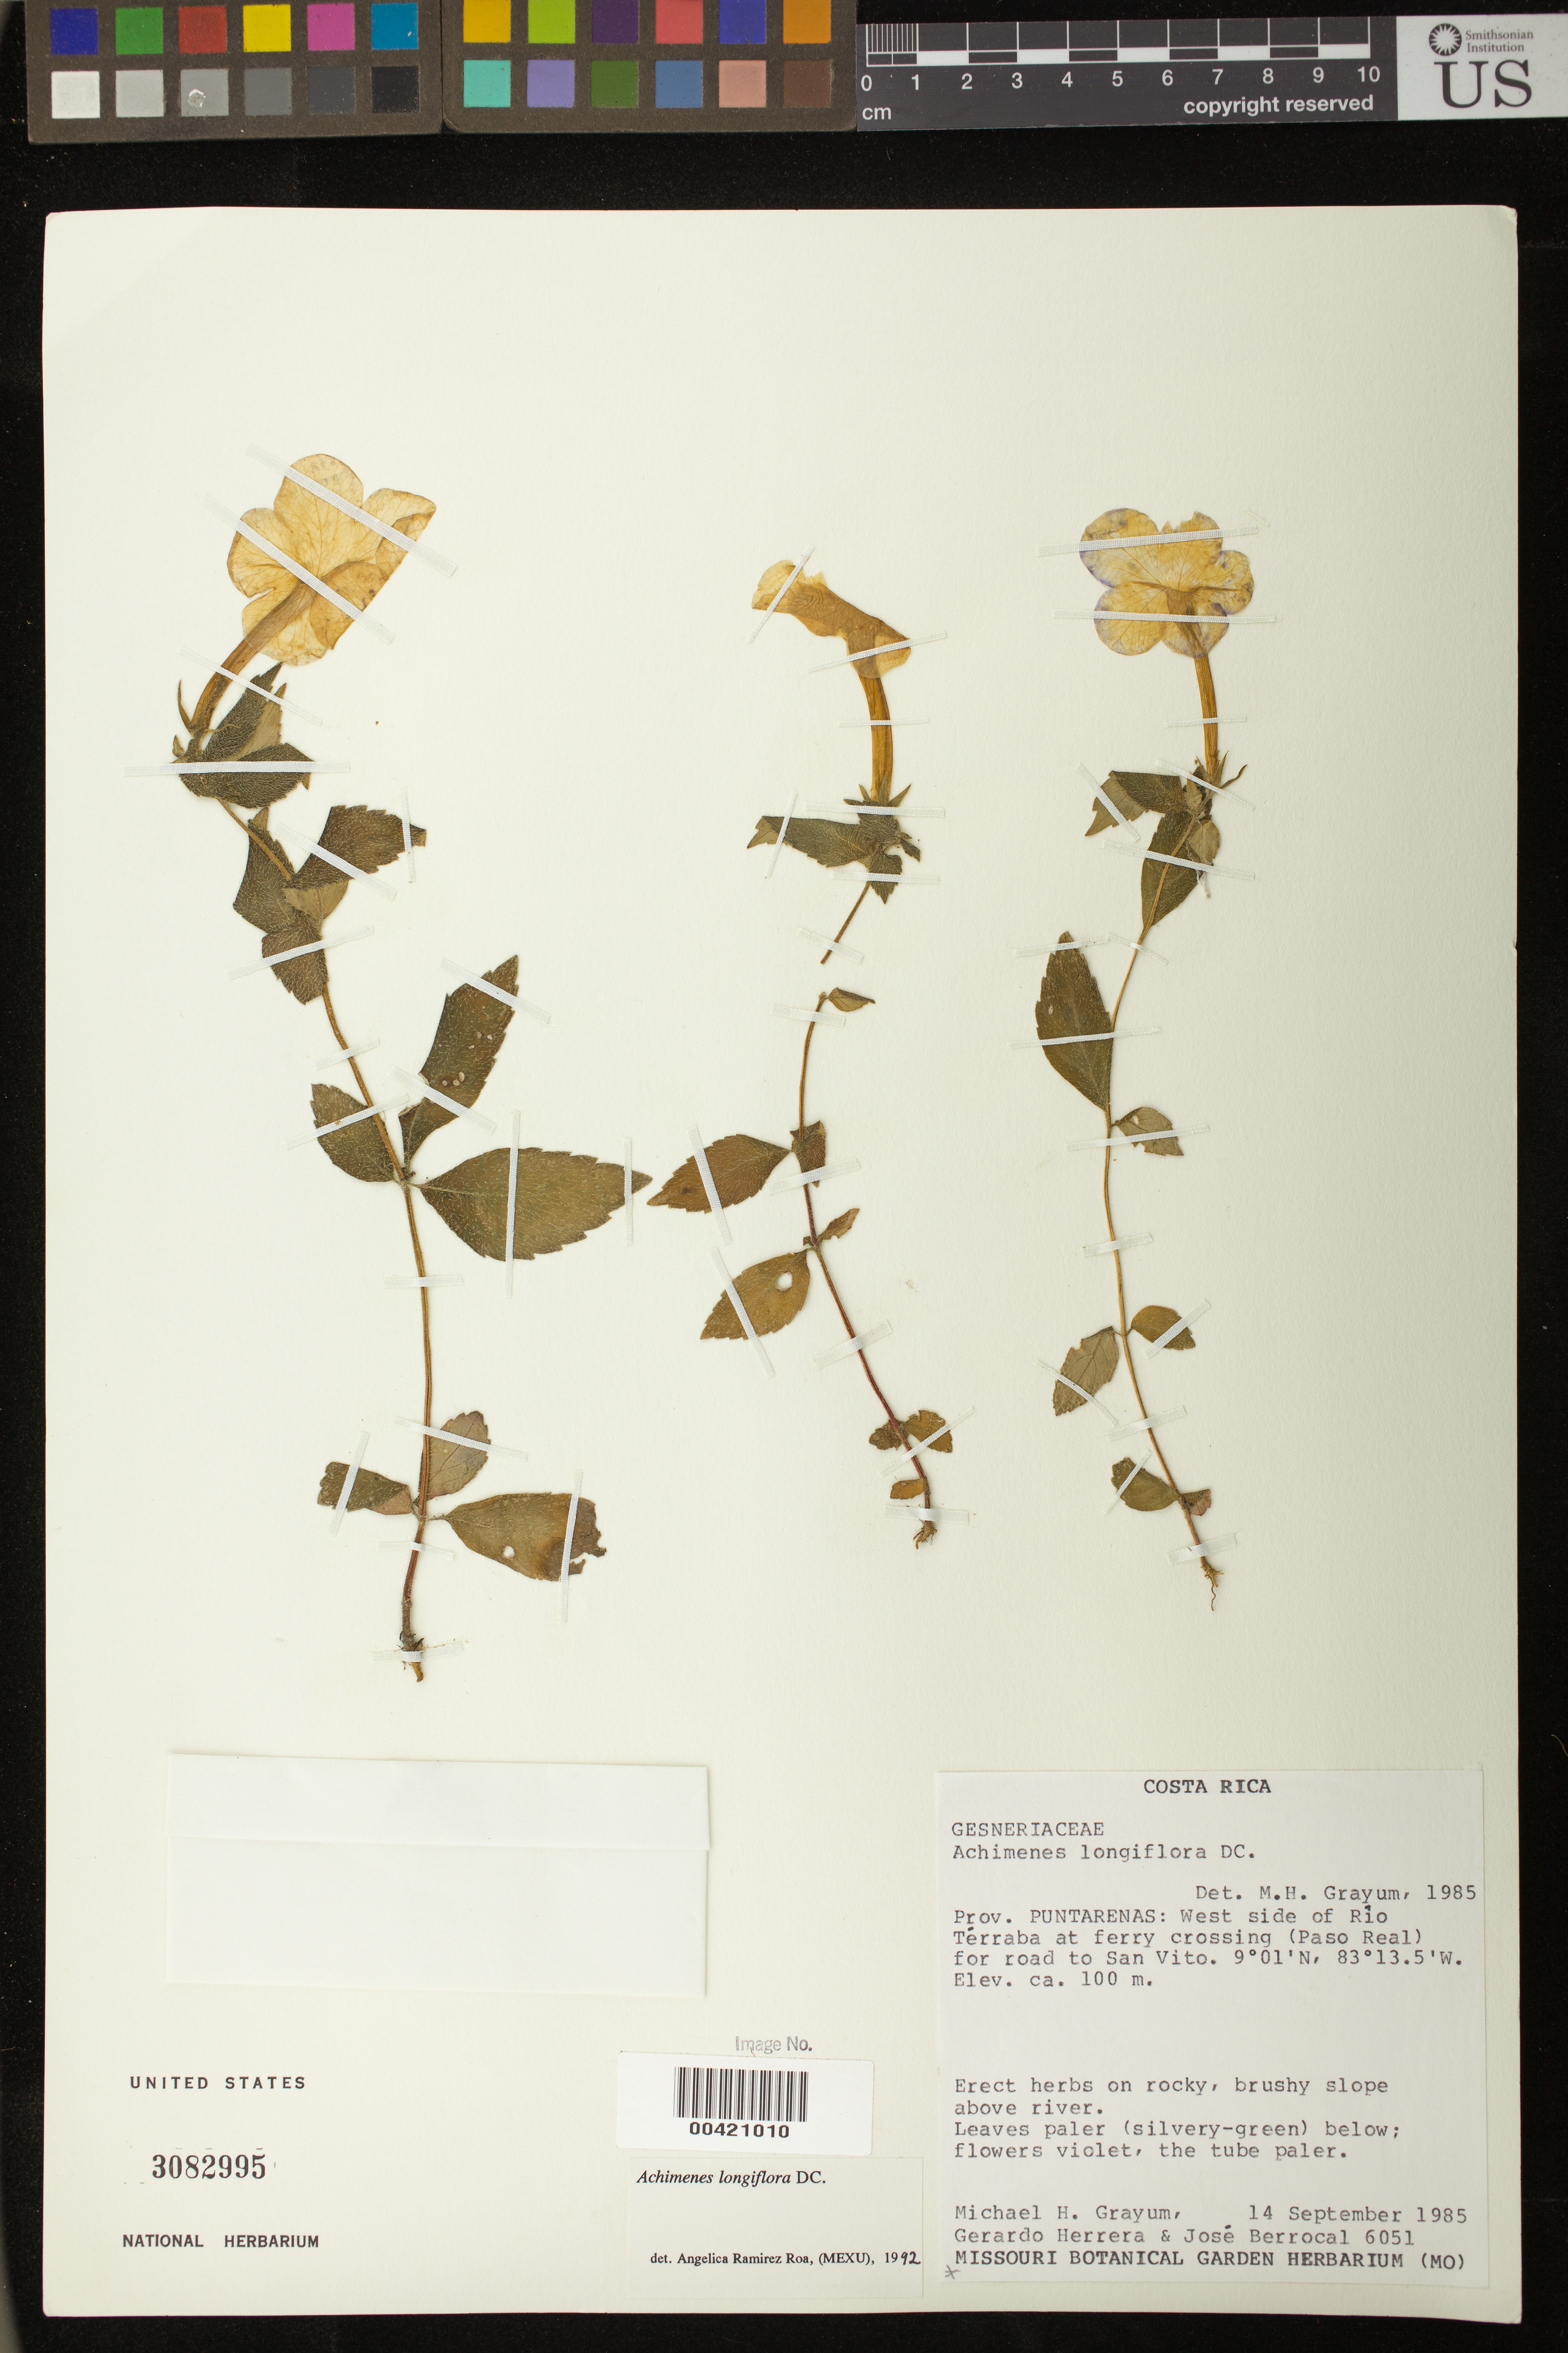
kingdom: Plantae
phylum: Tracheophyta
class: Magnoliopsida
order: Lamiales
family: Gesneriaceae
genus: Achimenes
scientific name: Achimenes longiflora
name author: DC.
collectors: M. H. Grayum, G. Herrera & J. Berrocal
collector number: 6051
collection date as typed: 14 Sep 1985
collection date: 1985-09-14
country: Costa Rica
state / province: Puntarenas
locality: W of Rio Terraba at ferry crossing (Paso Real)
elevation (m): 100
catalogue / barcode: US 3082995